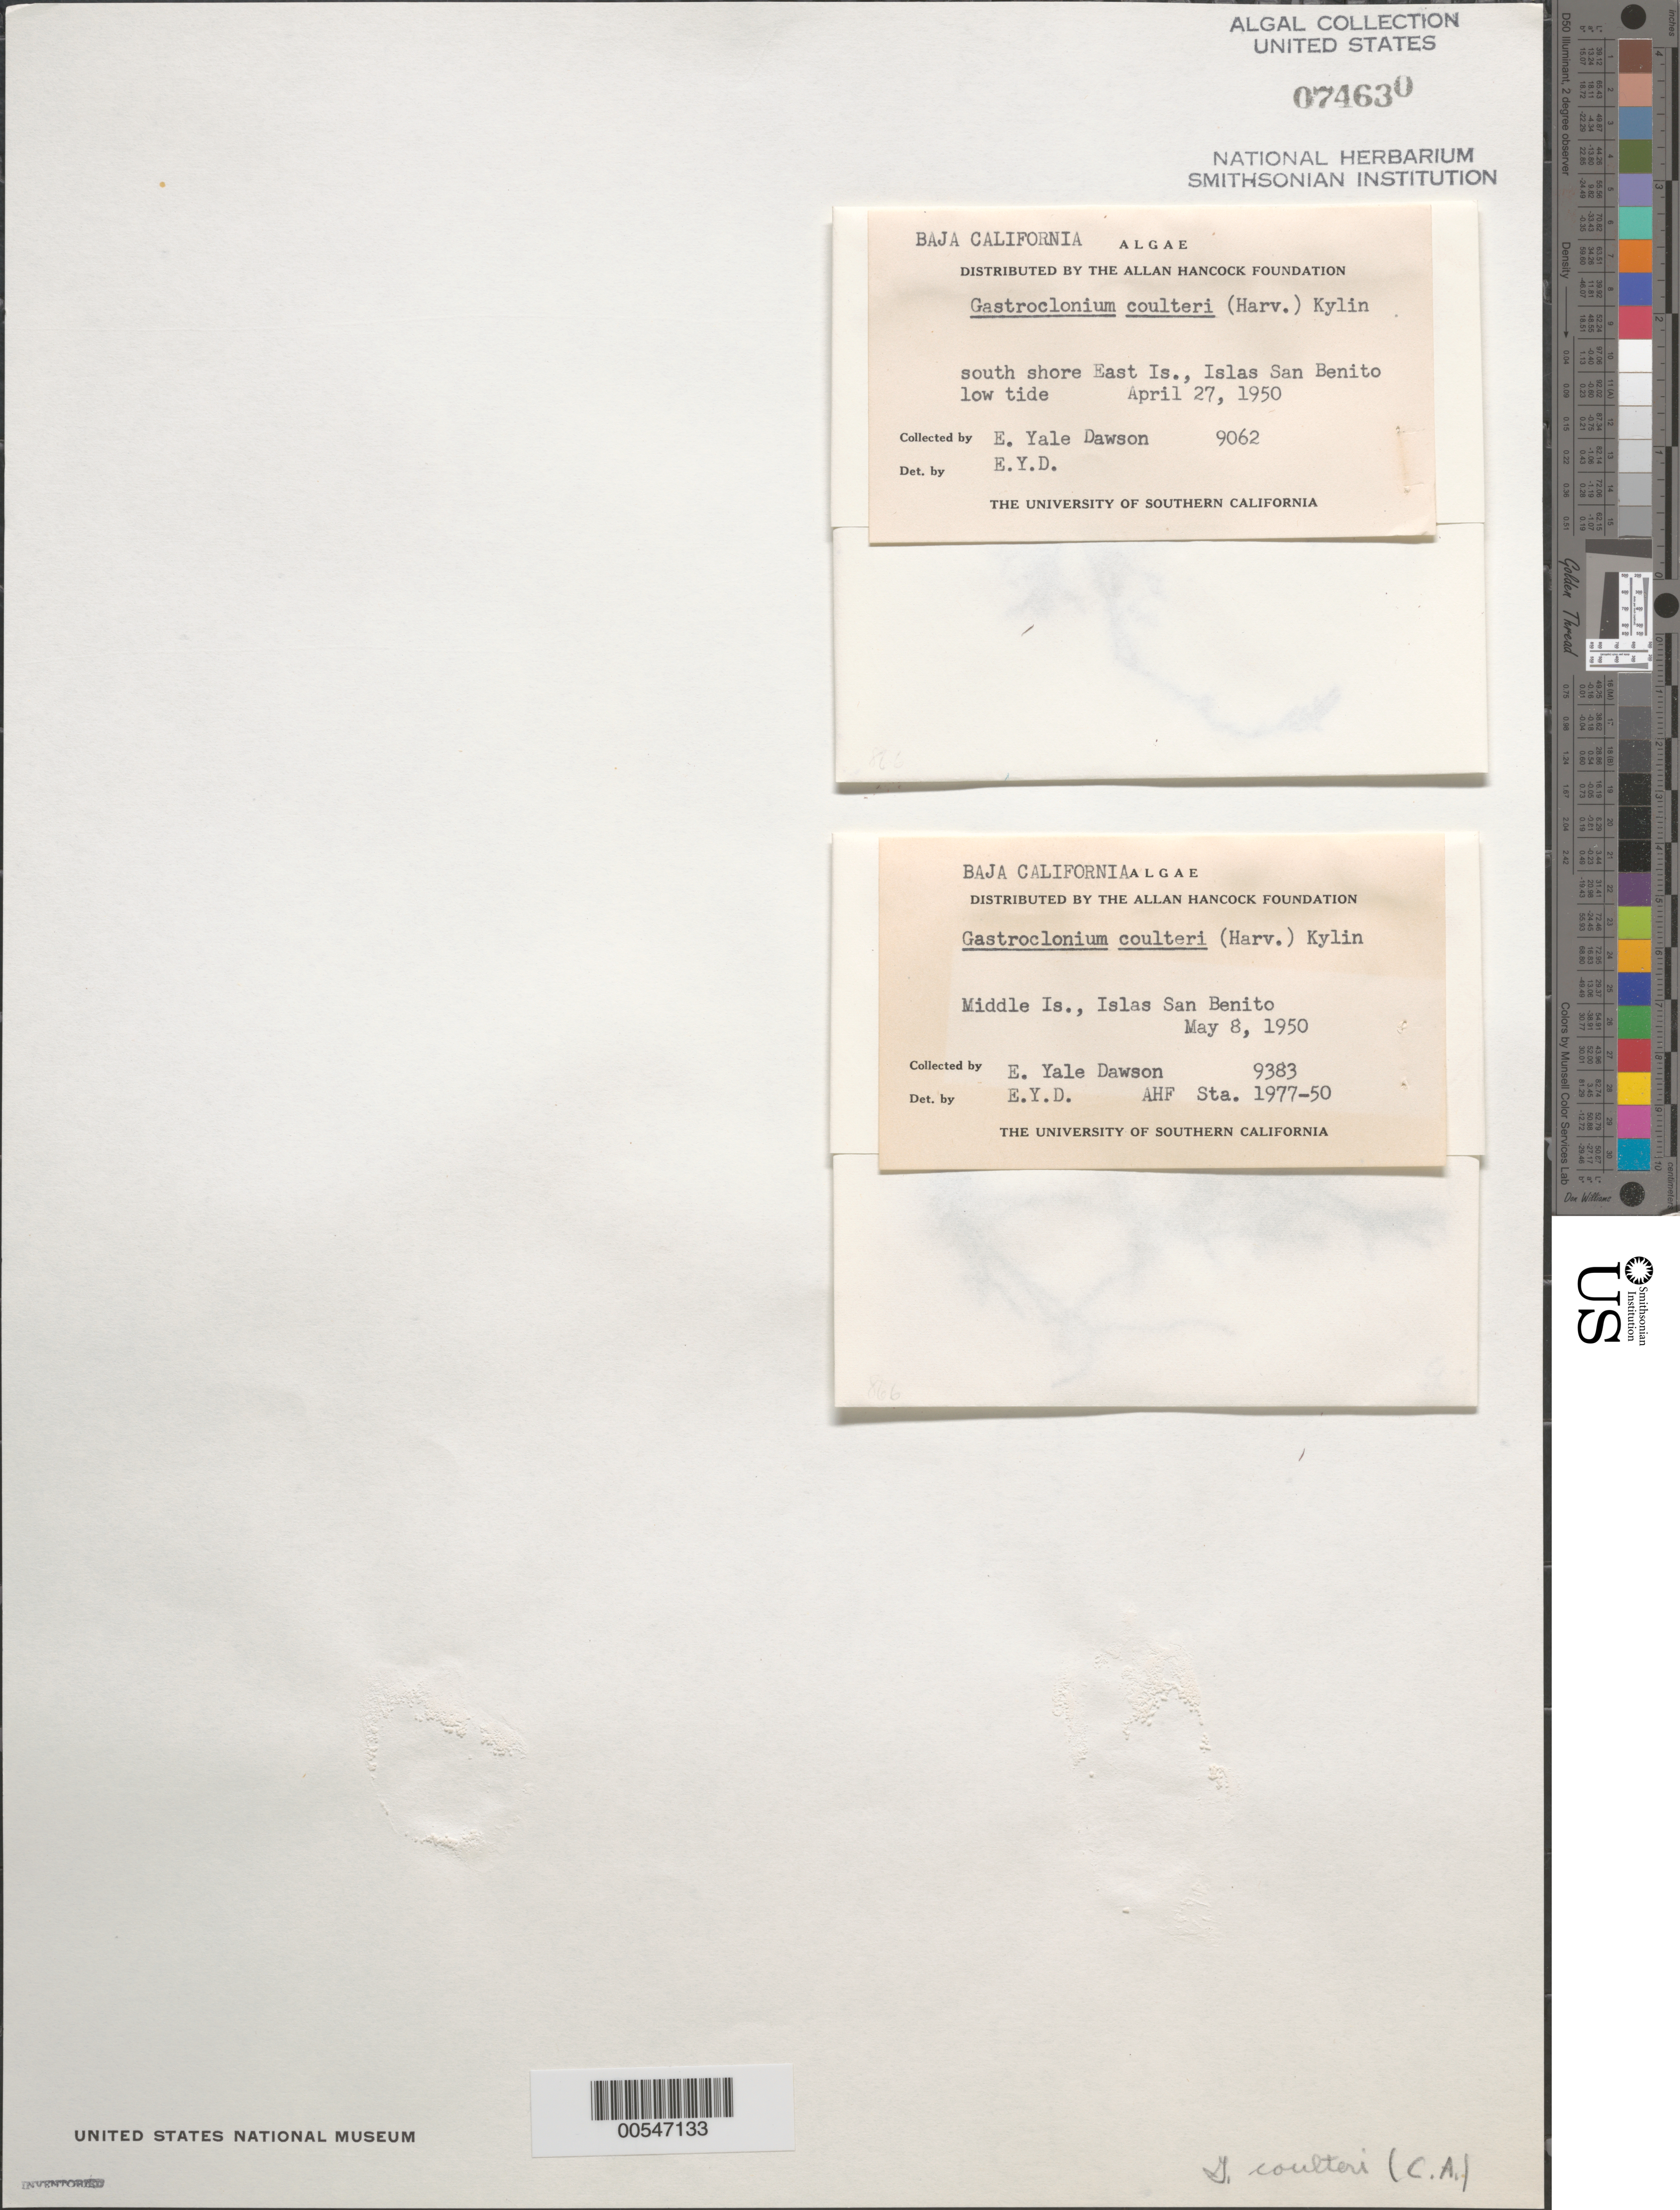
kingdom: Plantae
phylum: Rhodophyta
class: Florideophyceae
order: Rhodymeniales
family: Champiaceae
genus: Neogastroclonium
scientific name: Neogastroclonium subarticulatum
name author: (Turner) L. Le Gall et al.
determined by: Algae name updating Project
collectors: E. Y. Dawson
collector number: EYD 9062 & EYD 9383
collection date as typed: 27 Apr 1950 AND 08 May 1950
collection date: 1950-04-27,1950-05-08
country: Mexico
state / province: Baja California Norte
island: Islas San Benito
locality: East island and middle island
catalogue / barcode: US 74630